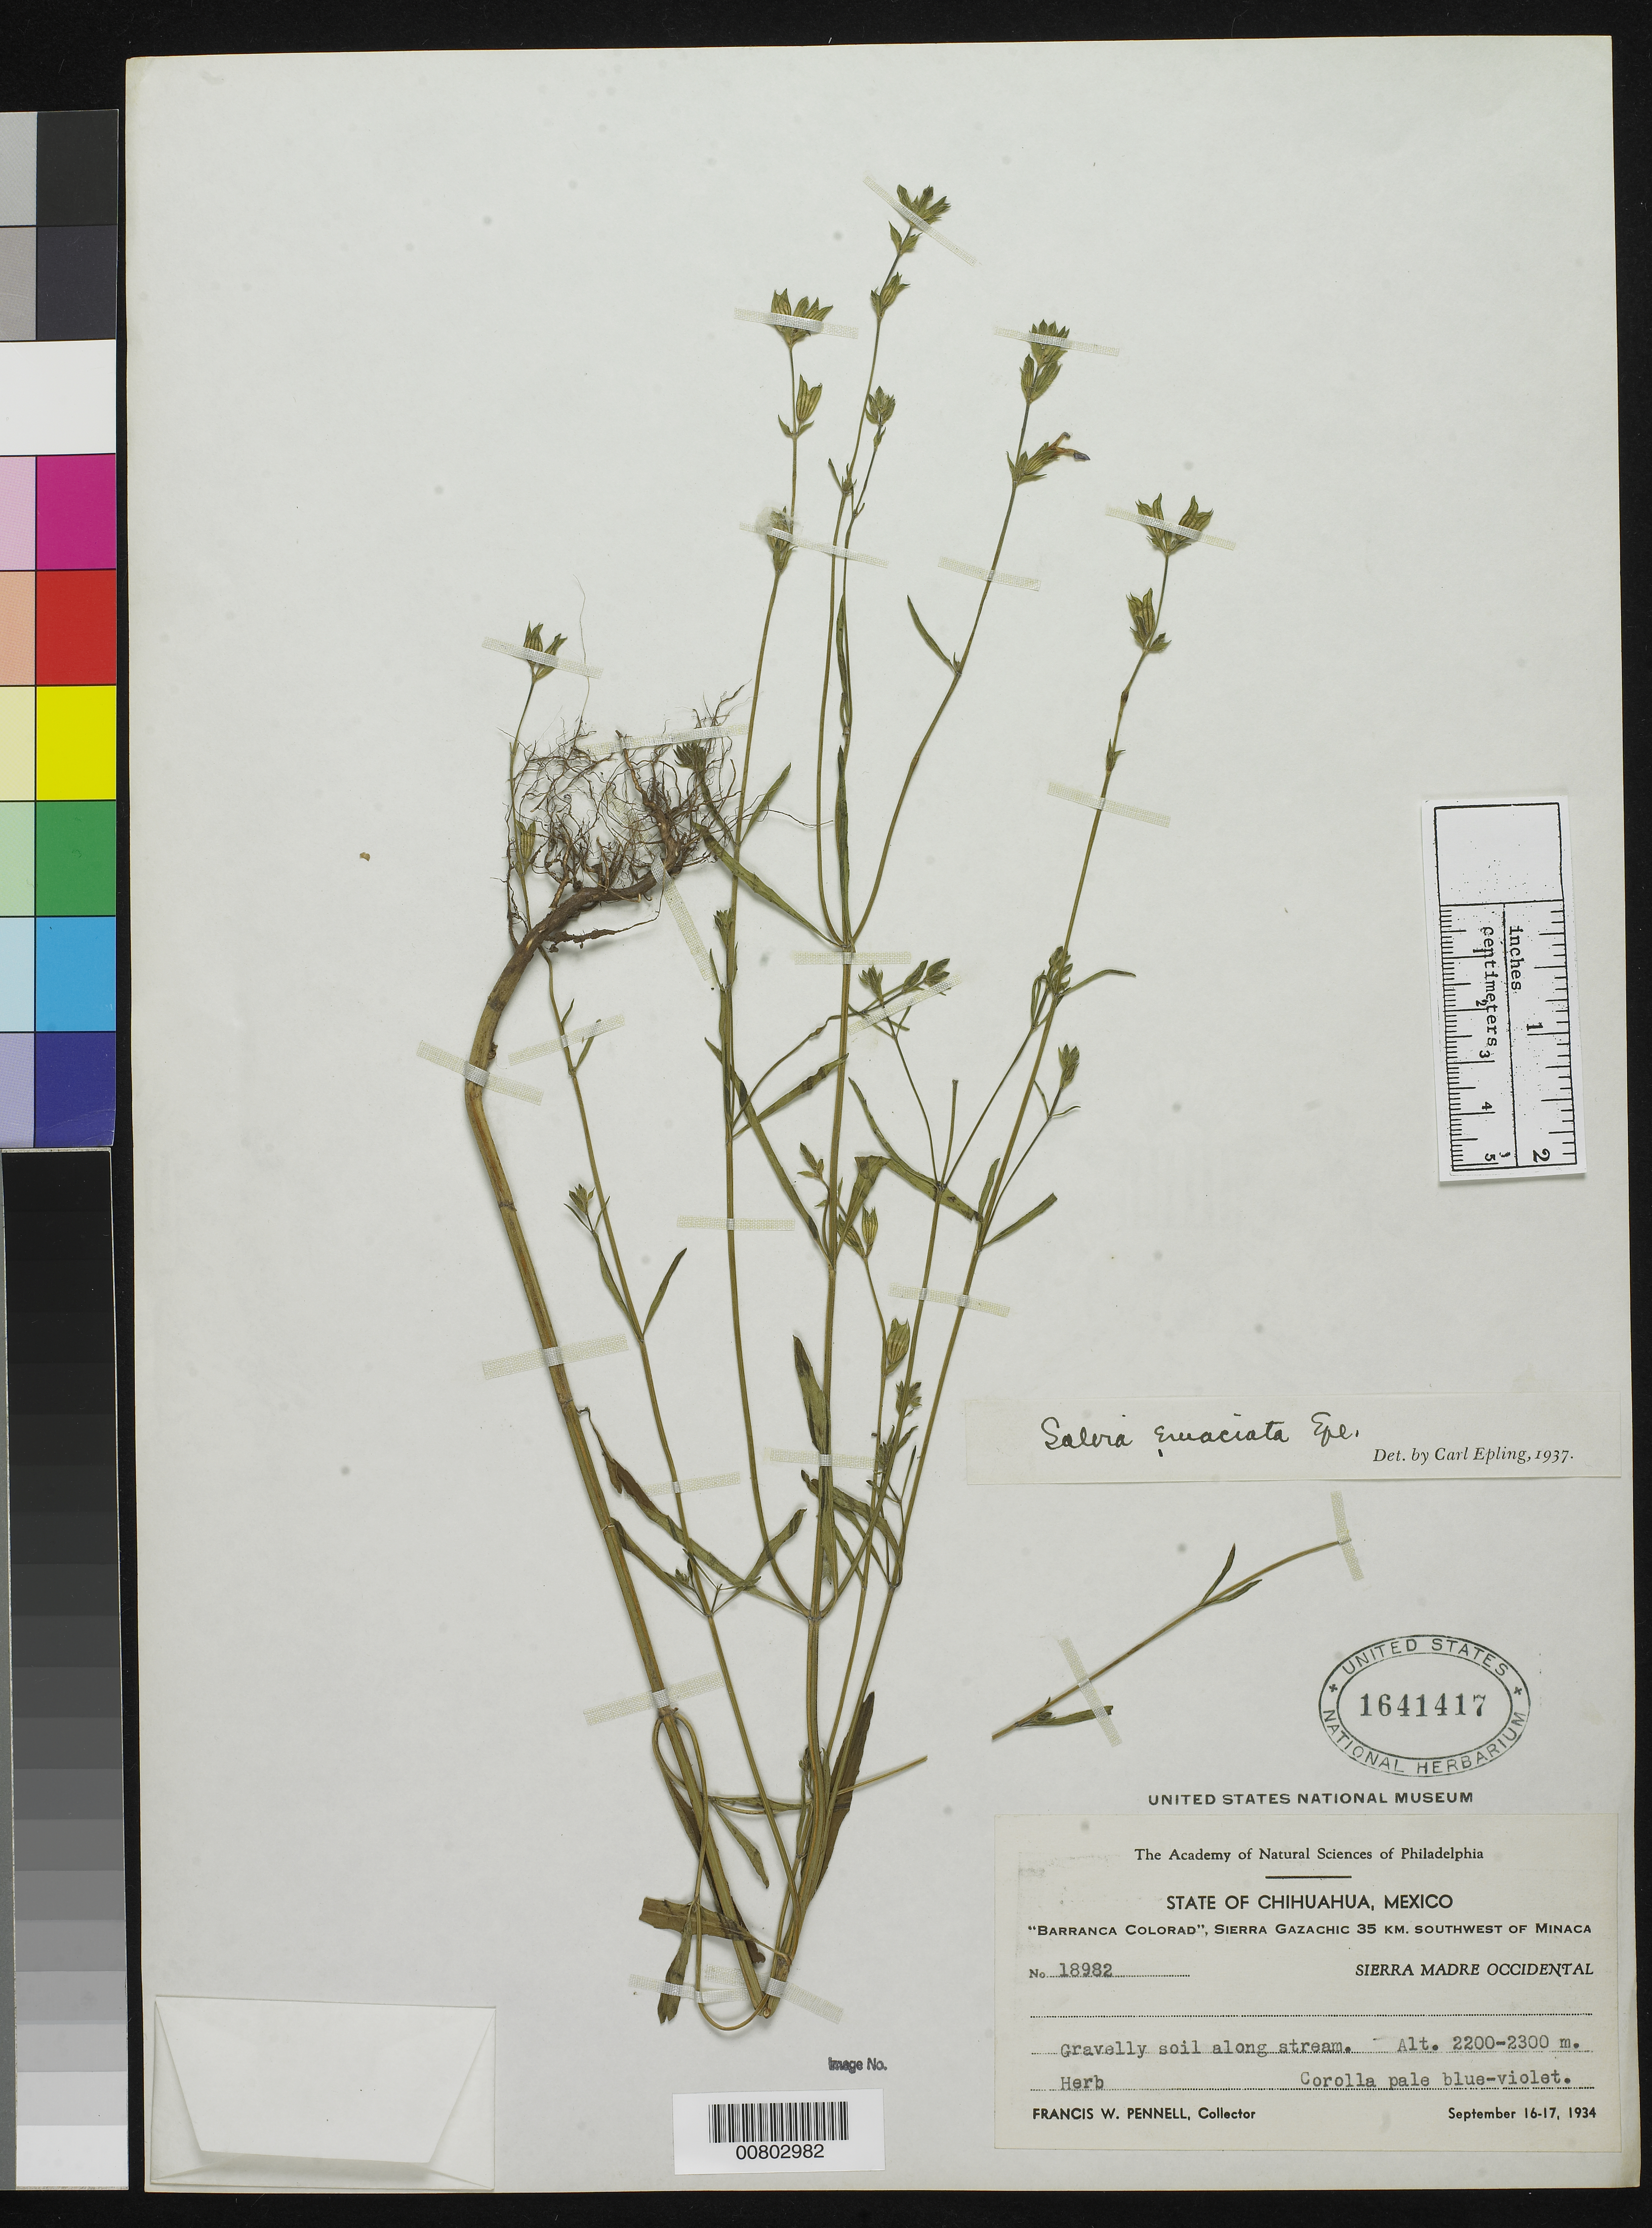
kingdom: Plantae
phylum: Tracheophyta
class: Magnoliopsida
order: Lamiales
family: Lamiaceae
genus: Salvia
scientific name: Salvia emaciata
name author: Epling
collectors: F. W. Pennell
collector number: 18982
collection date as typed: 16 Sep 1934 to 17 Sep 1934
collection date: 1934-09-16/1934-09-17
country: Mexico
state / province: Chihuahua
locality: Barranca Colorad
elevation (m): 2300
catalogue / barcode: US 1641417